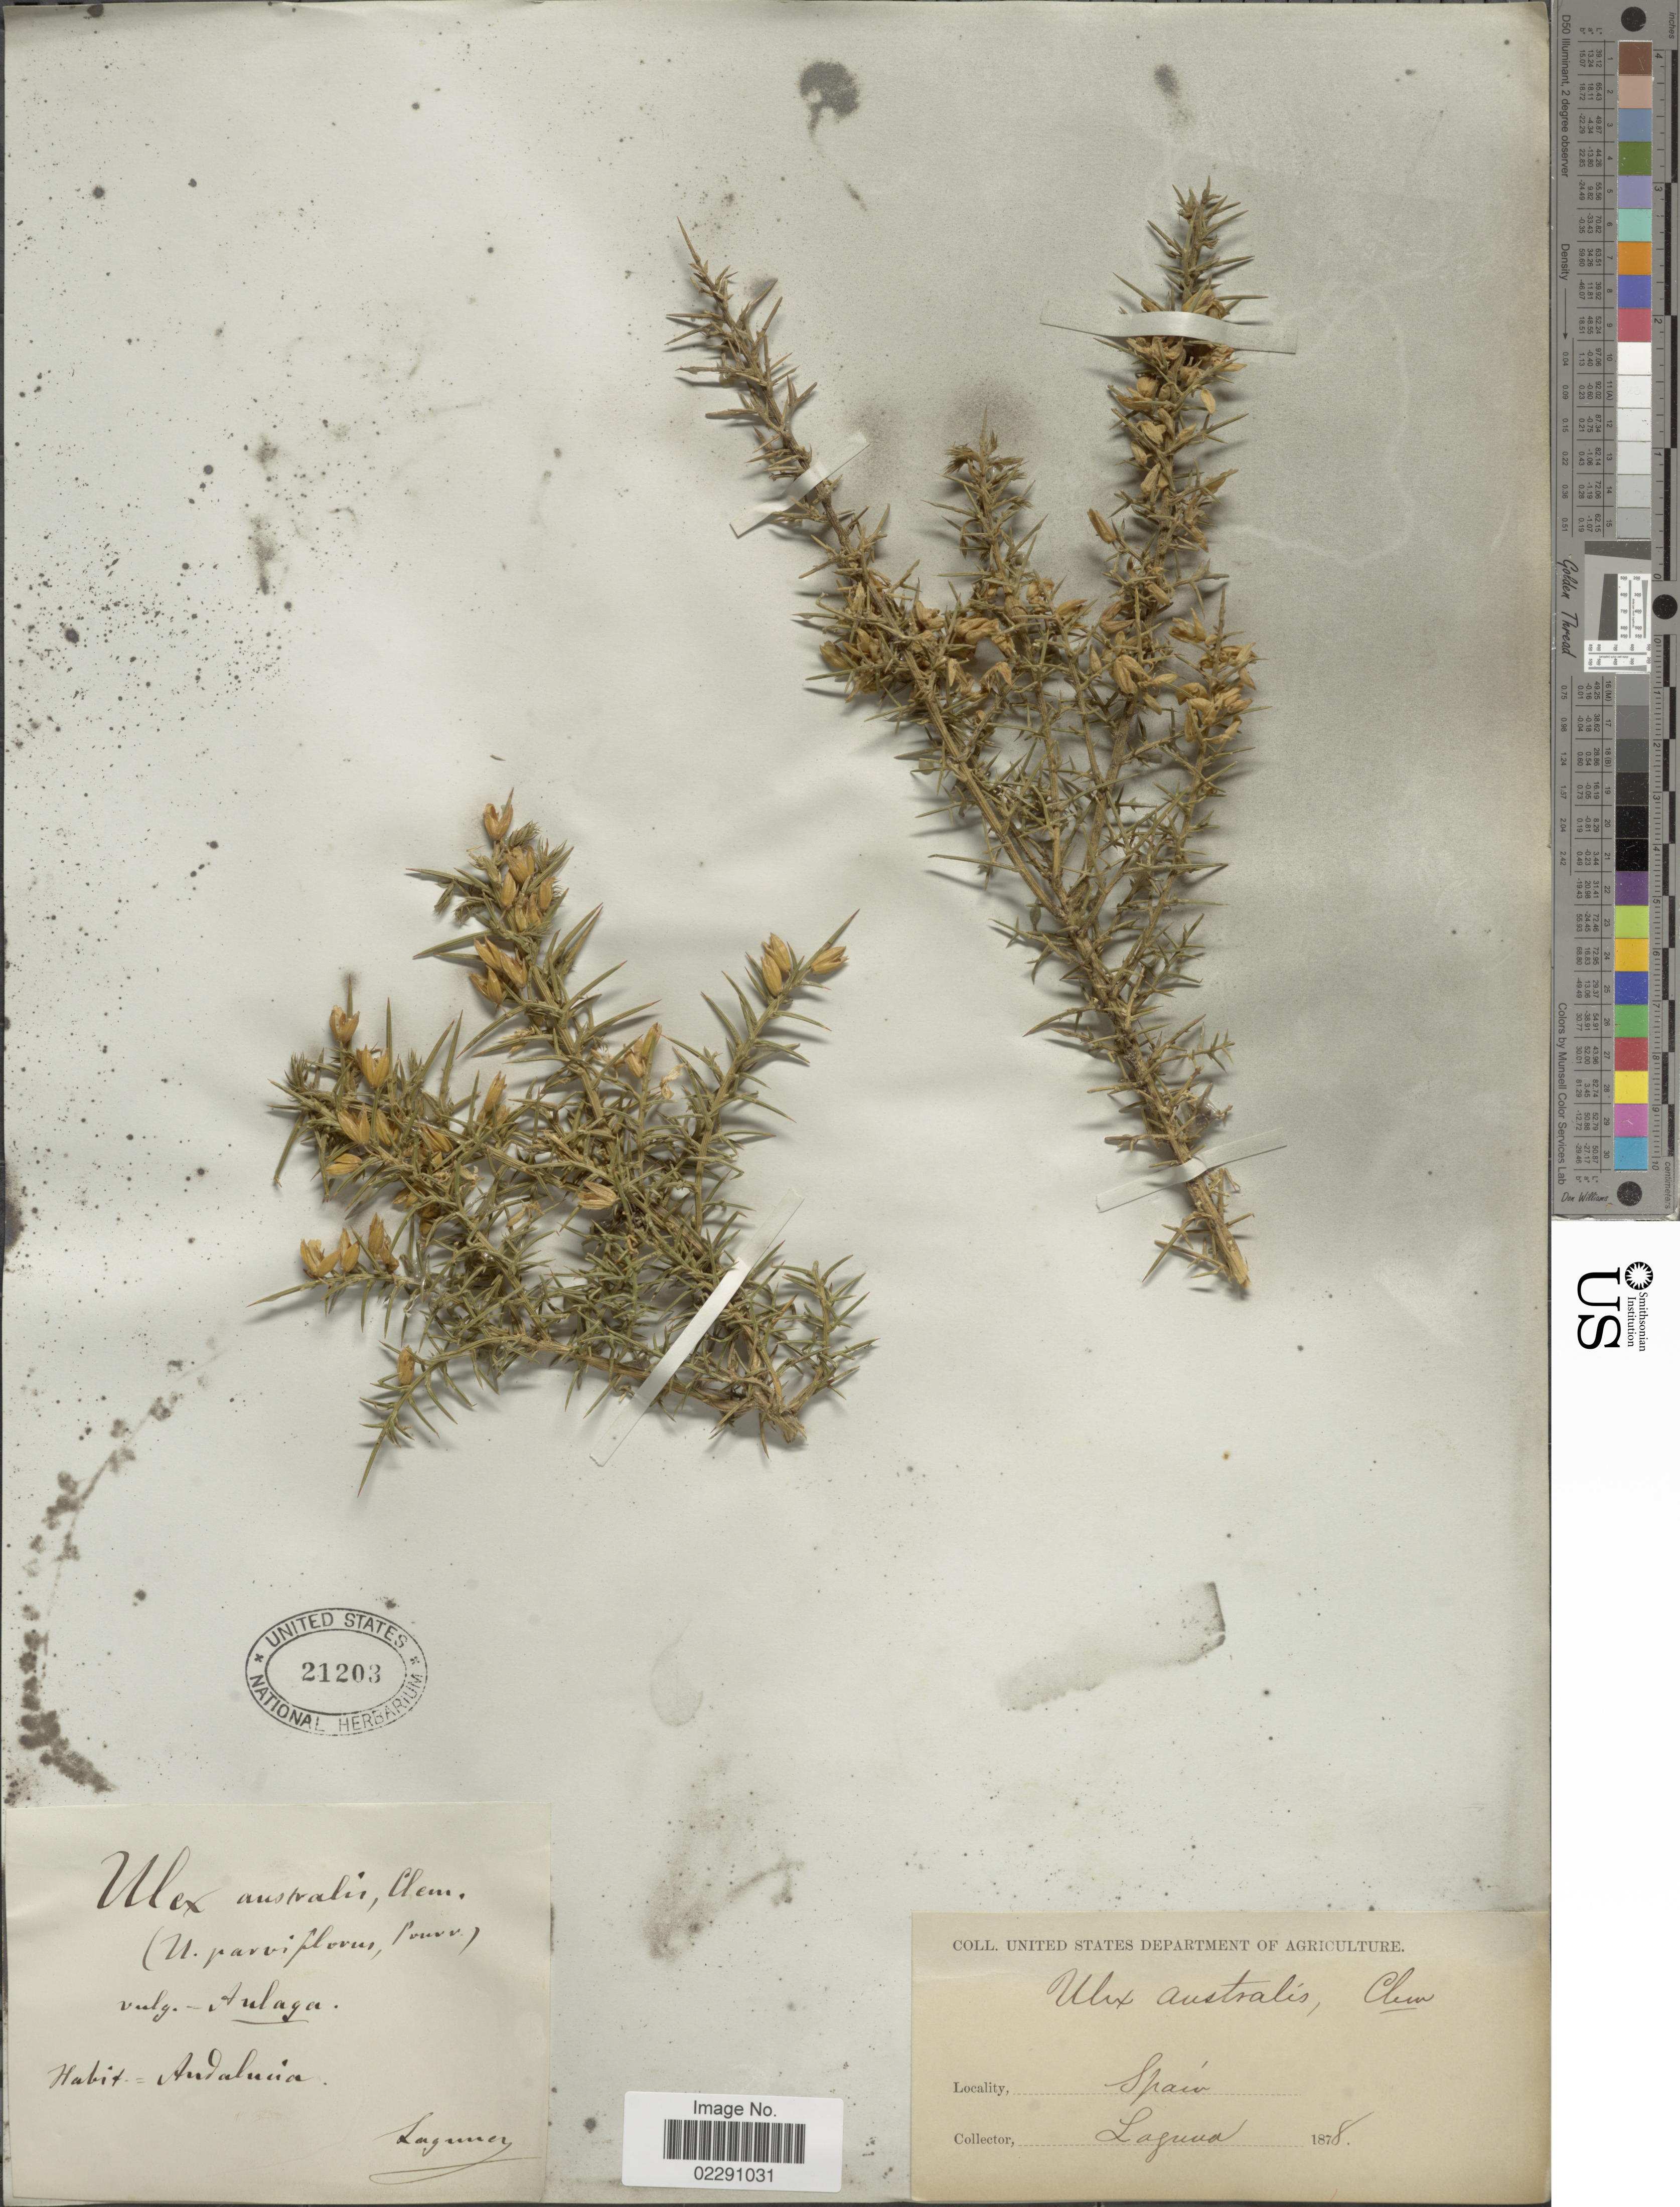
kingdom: Plantae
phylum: Tracheophyta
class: Magnoliopsida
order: Fabales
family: Fabaceae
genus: Ulex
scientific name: Ulex australis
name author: M. Funk ex Webb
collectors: -. Laguna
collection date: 1878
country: Spain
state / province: Andalucía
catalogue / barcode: US 21203